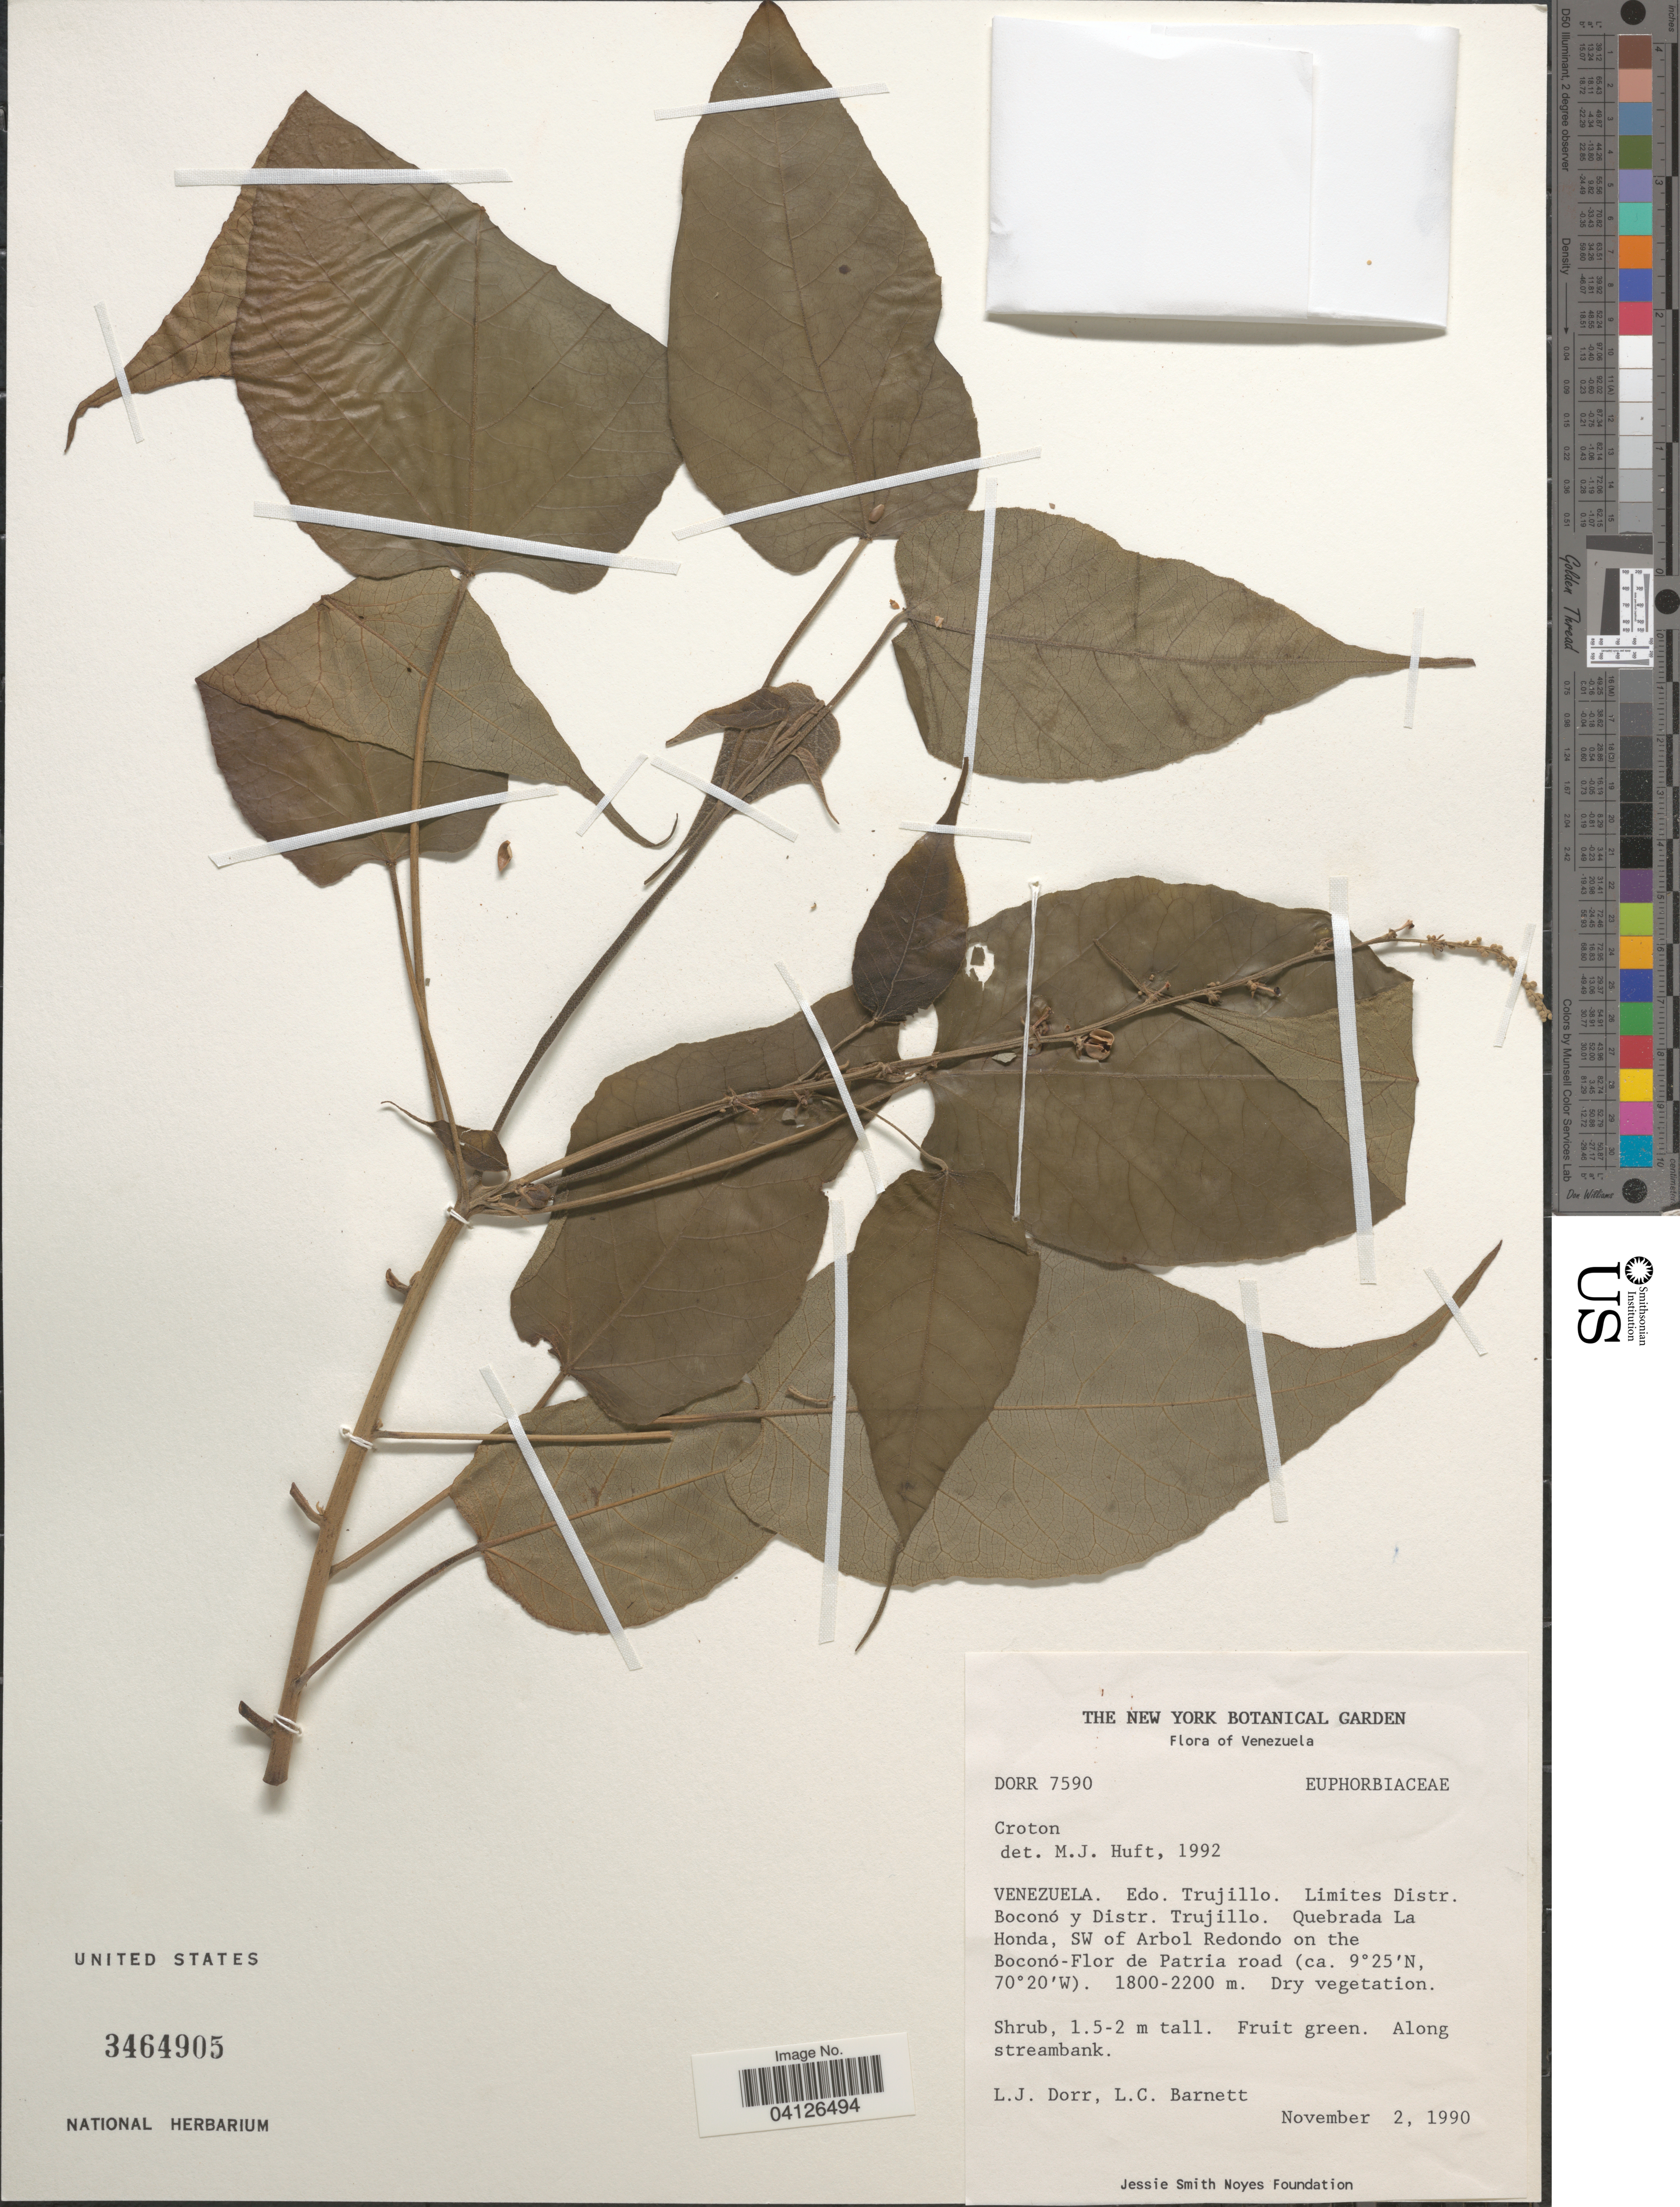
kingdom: Plantae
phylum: Tracheophyta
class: Magnoliopsida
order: Malpighiales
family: Euphorbiaceae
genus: Croton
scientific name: Croton sp.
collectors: L. J. Dorr & L. C. Barnett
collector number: DORR7590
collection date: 1990-11-02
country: Venezuela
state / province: Trujillo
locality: Limites Distr. Boconó y Distr. Trujillo. Quebrada La Honda, SW of Arbol Redondo on the Boconó-Flor de Patria road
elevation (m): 1800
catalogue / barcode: US 3464905